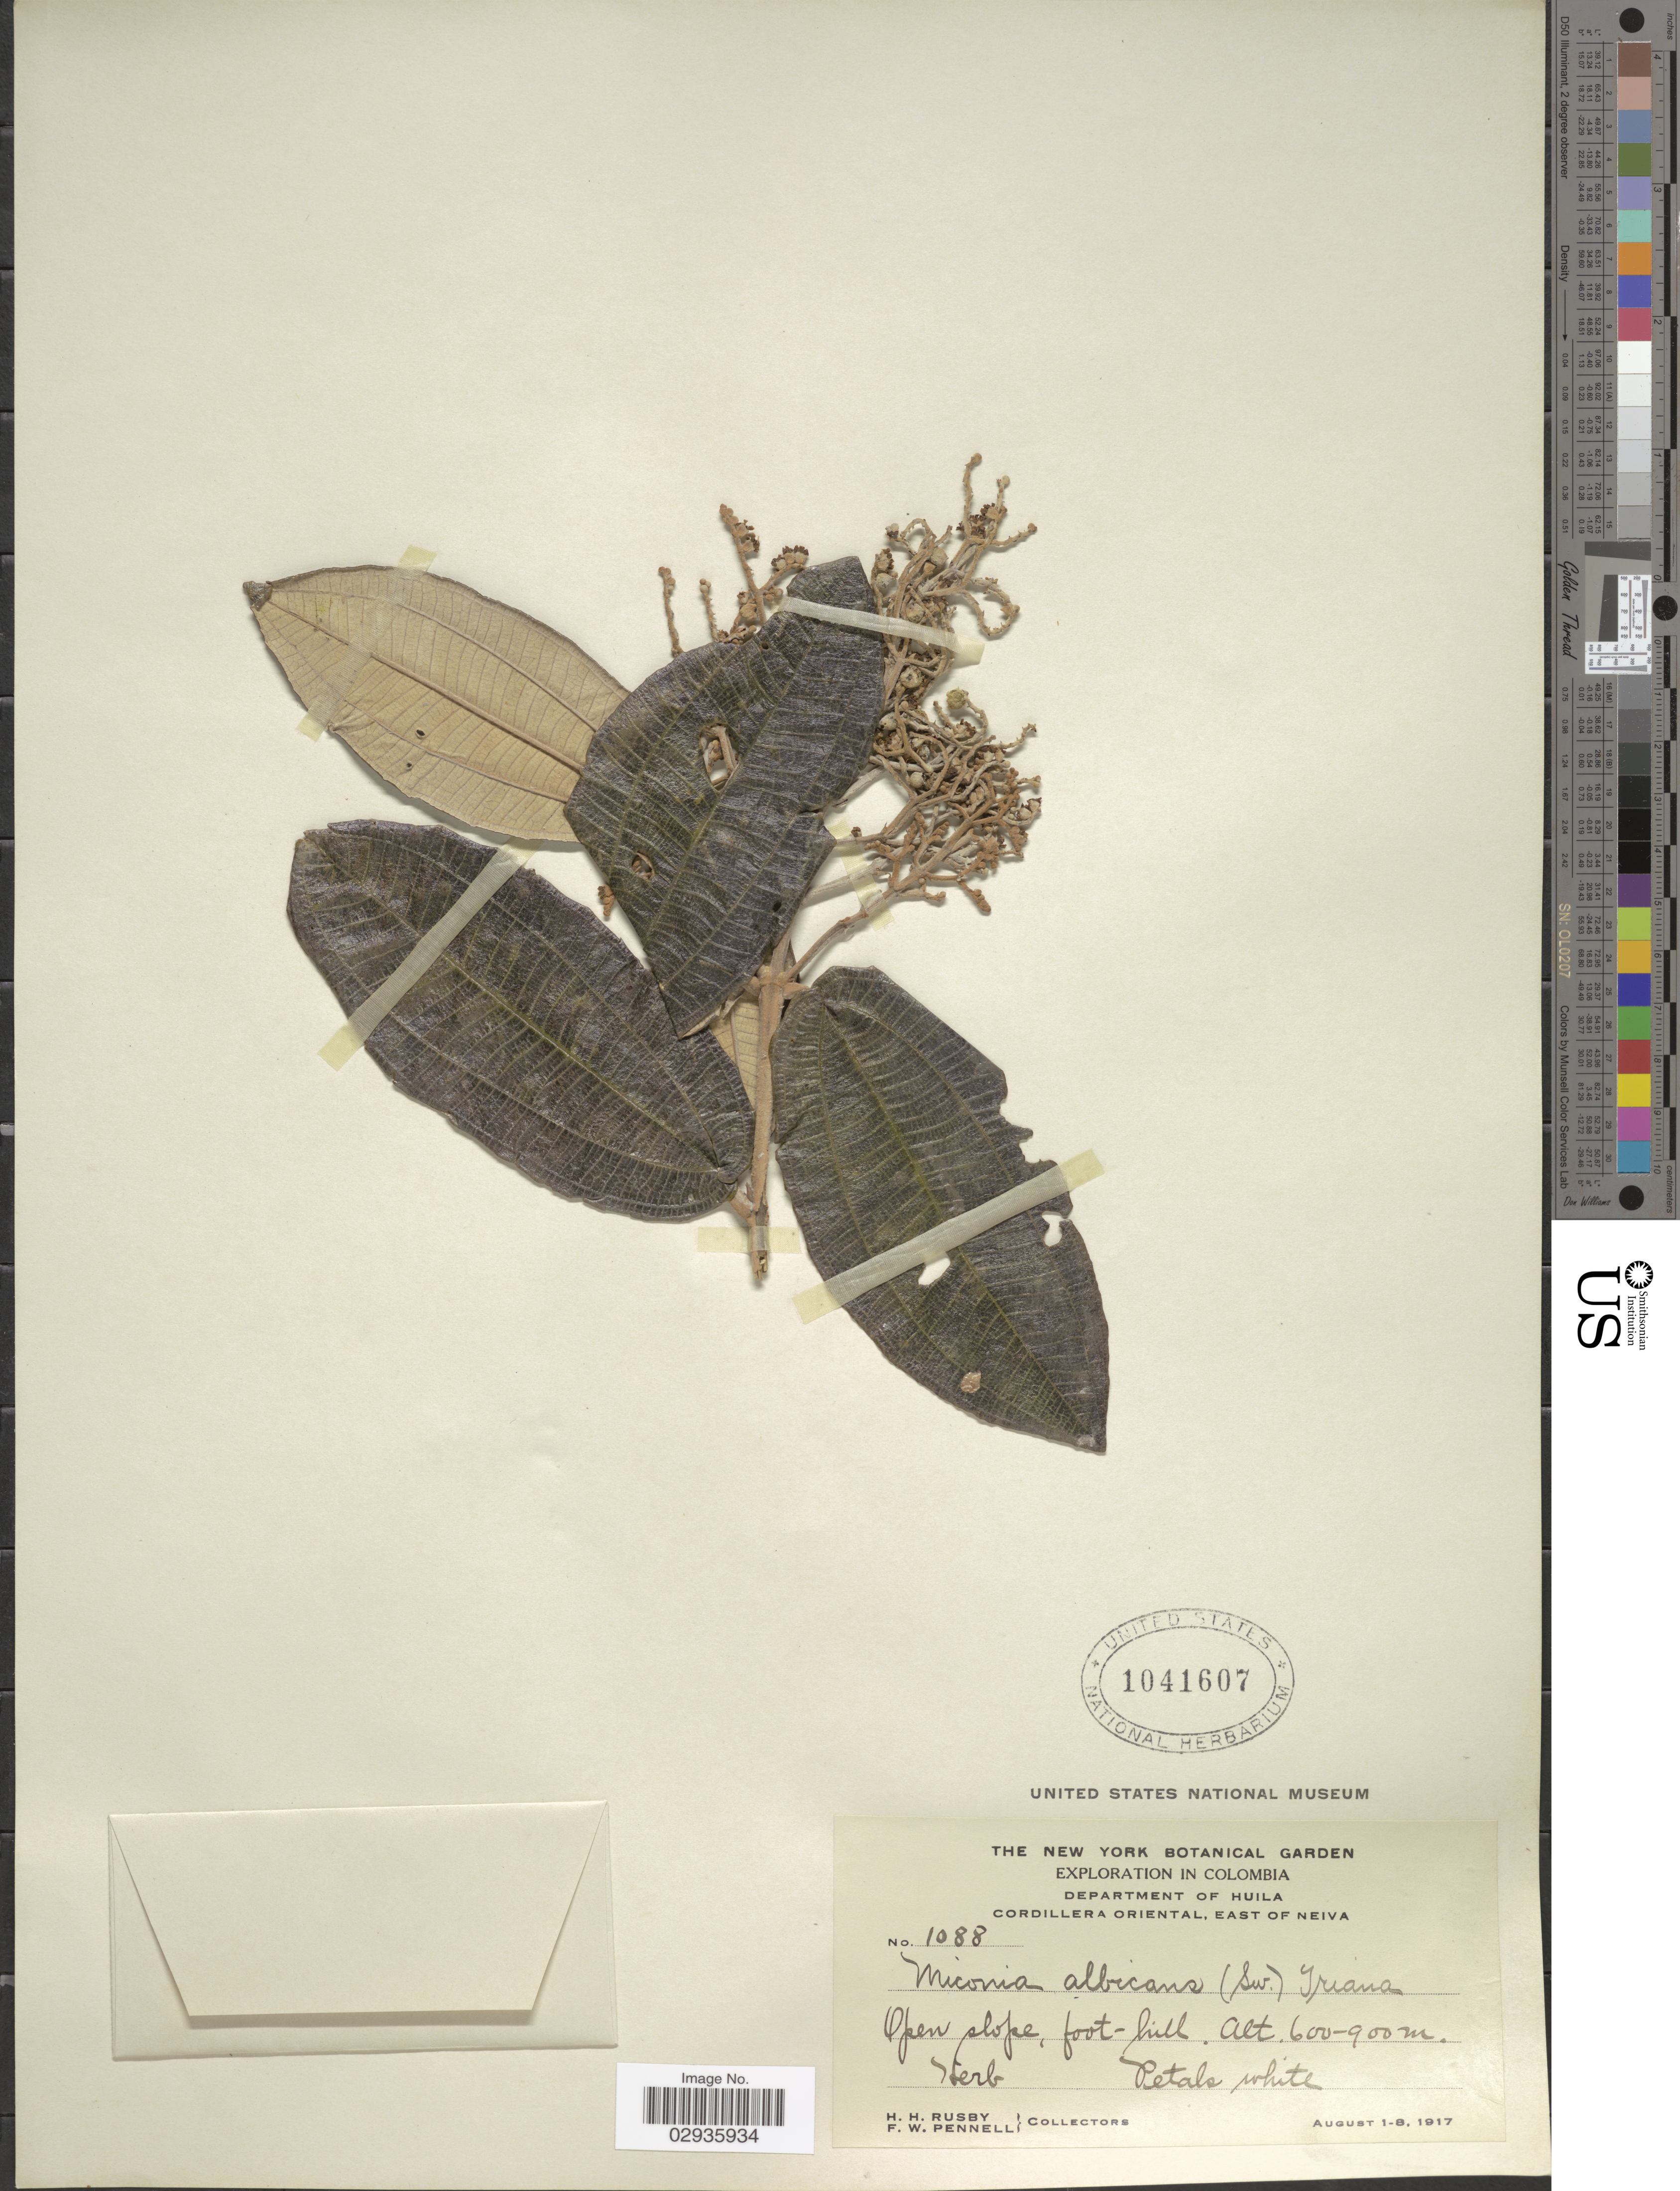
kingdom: Plantae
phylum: Tracheophyta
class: Magnoliopsida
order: Myrtales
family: Melastomataceae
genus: Miconia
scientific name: Miconia albicans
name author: (Sw.) Steud.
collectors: H. H. Rusby & F. W. Pennell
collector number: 1088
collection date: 1917-08-01/1917-08-08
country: Colombia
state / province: Huila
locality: Department of Huila, Cordillera Oriental, East of Neiva.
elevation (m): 600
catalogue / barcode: US 1041607